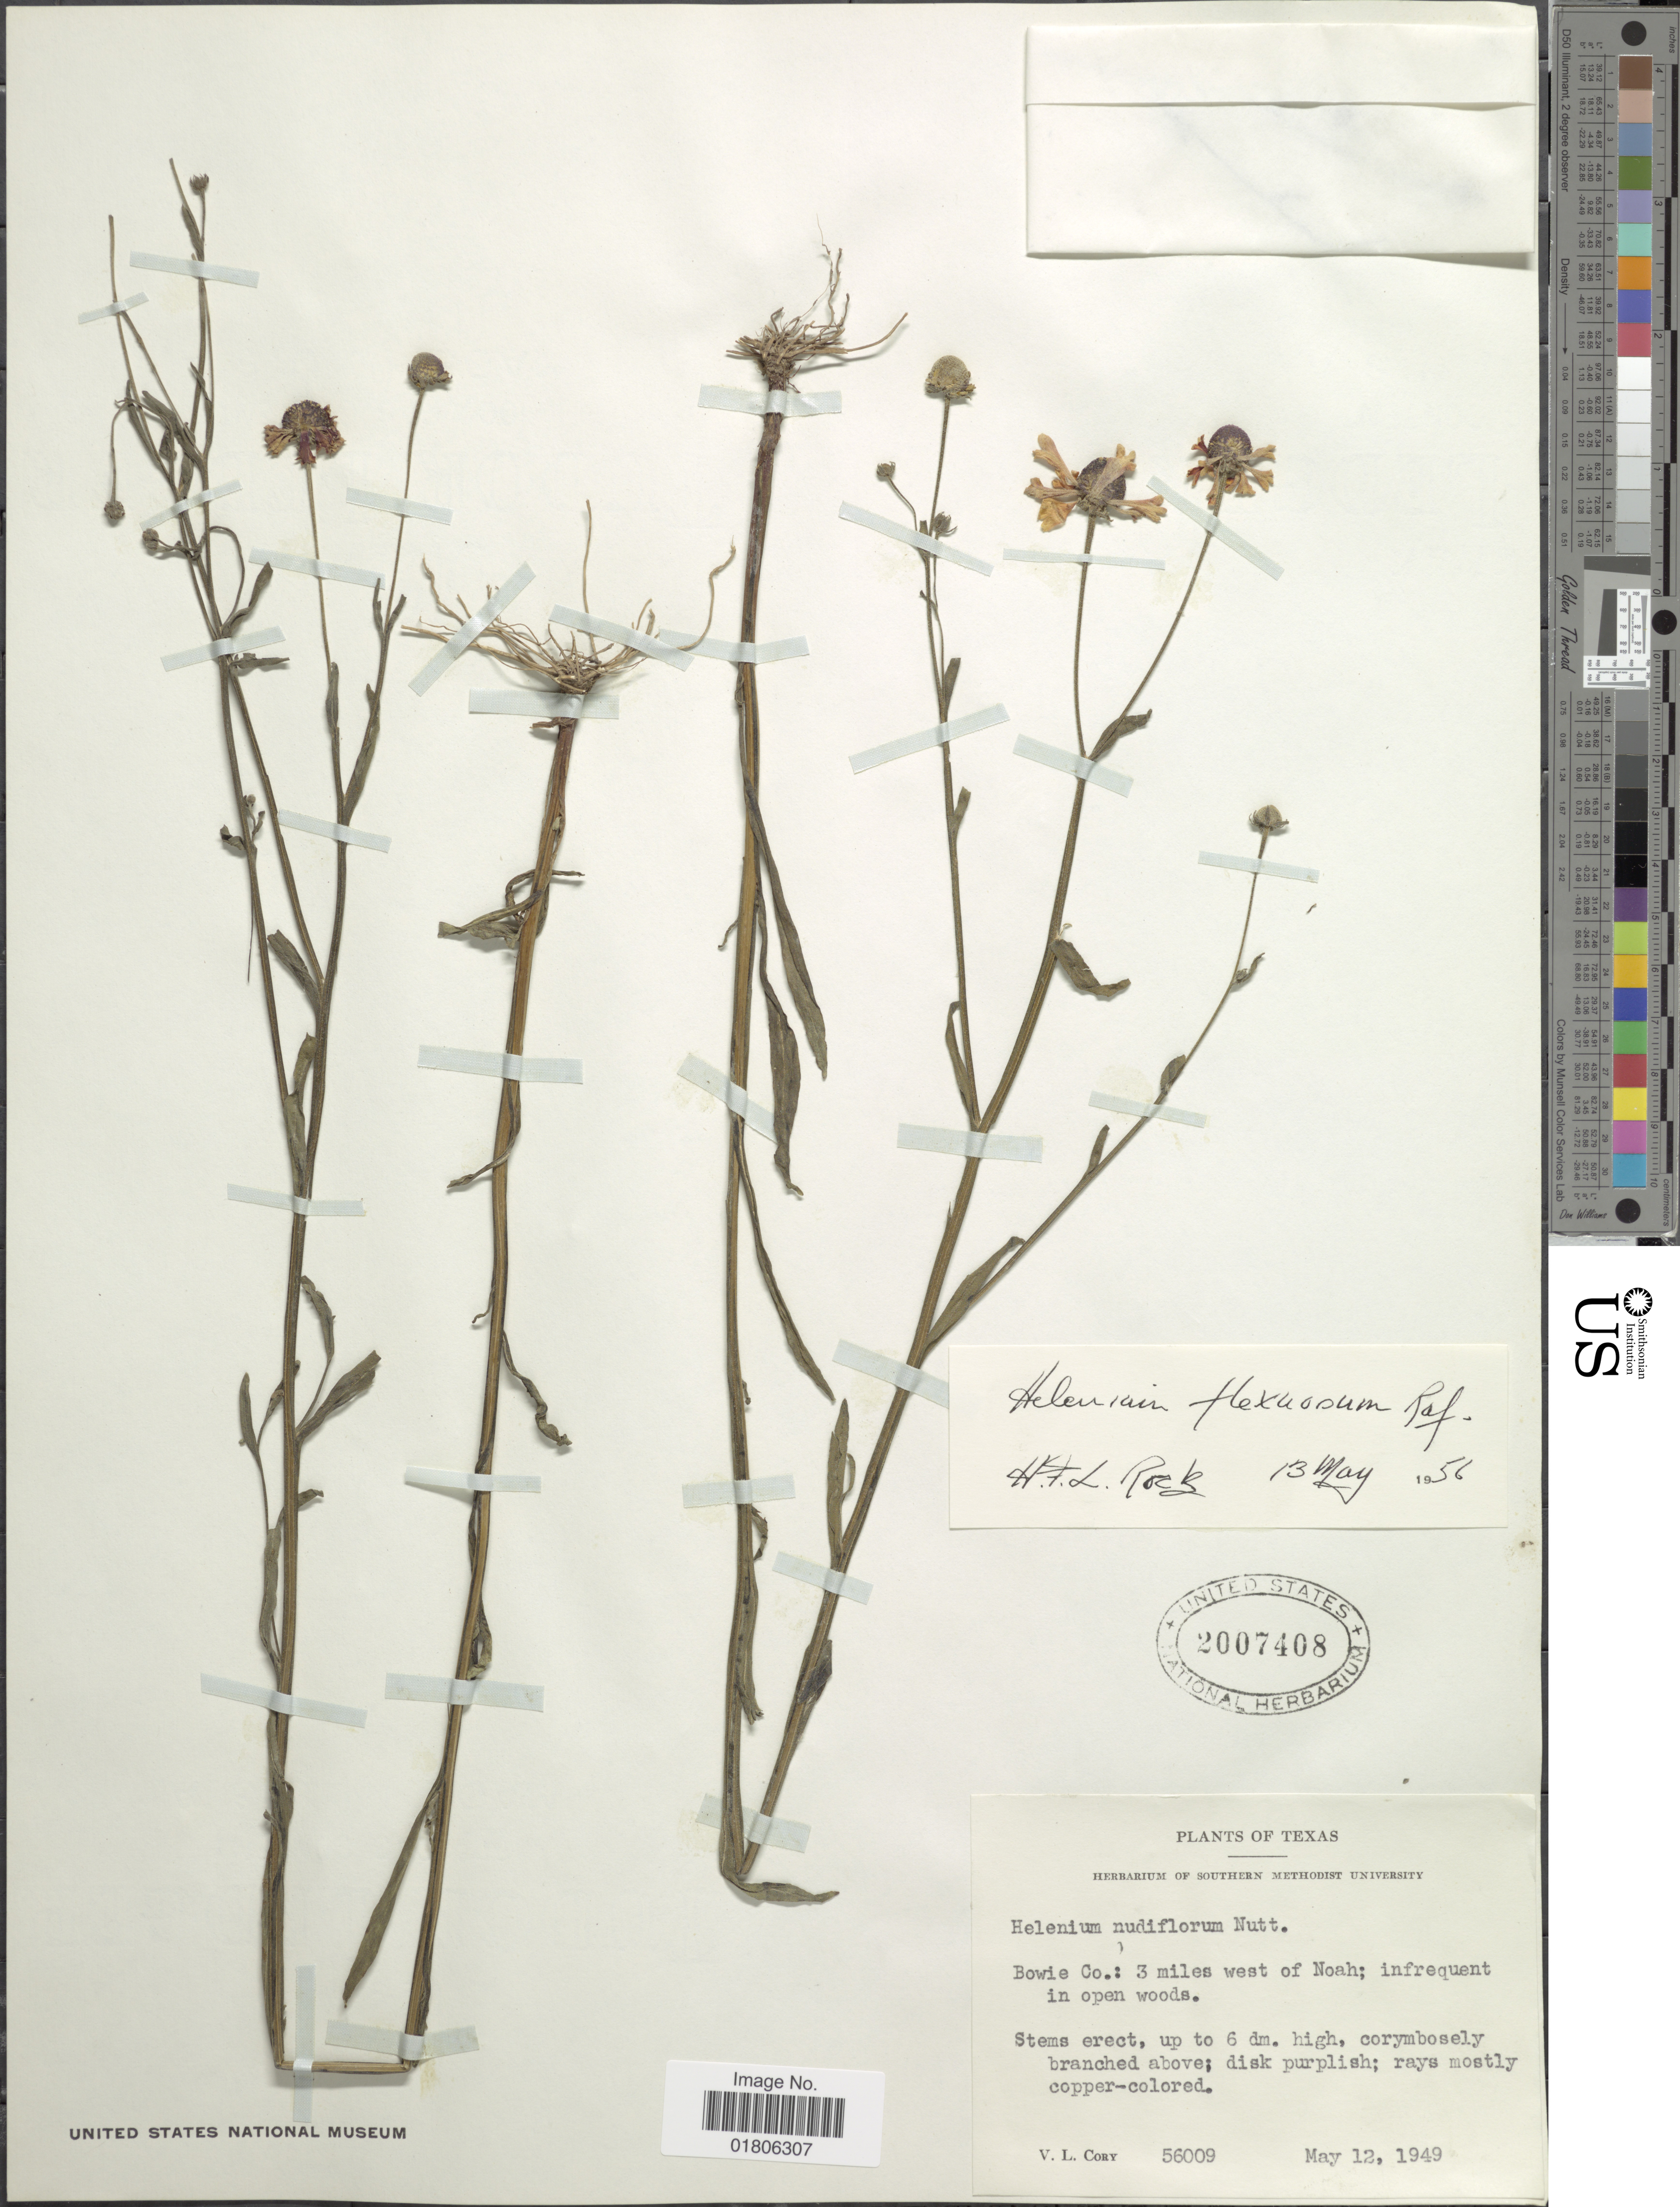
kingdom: Plantae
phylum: Tracheophyta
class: Magnoliopsida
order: Asterales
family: Asteraceae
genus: Helenium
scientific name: Helenium flexuosum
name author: Raf.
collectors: V. Cory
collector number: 56009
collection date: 1949-05-12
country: United States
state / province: Texas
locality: Bowie Co.: 3 miles west of Noah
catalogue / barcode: US 2007408